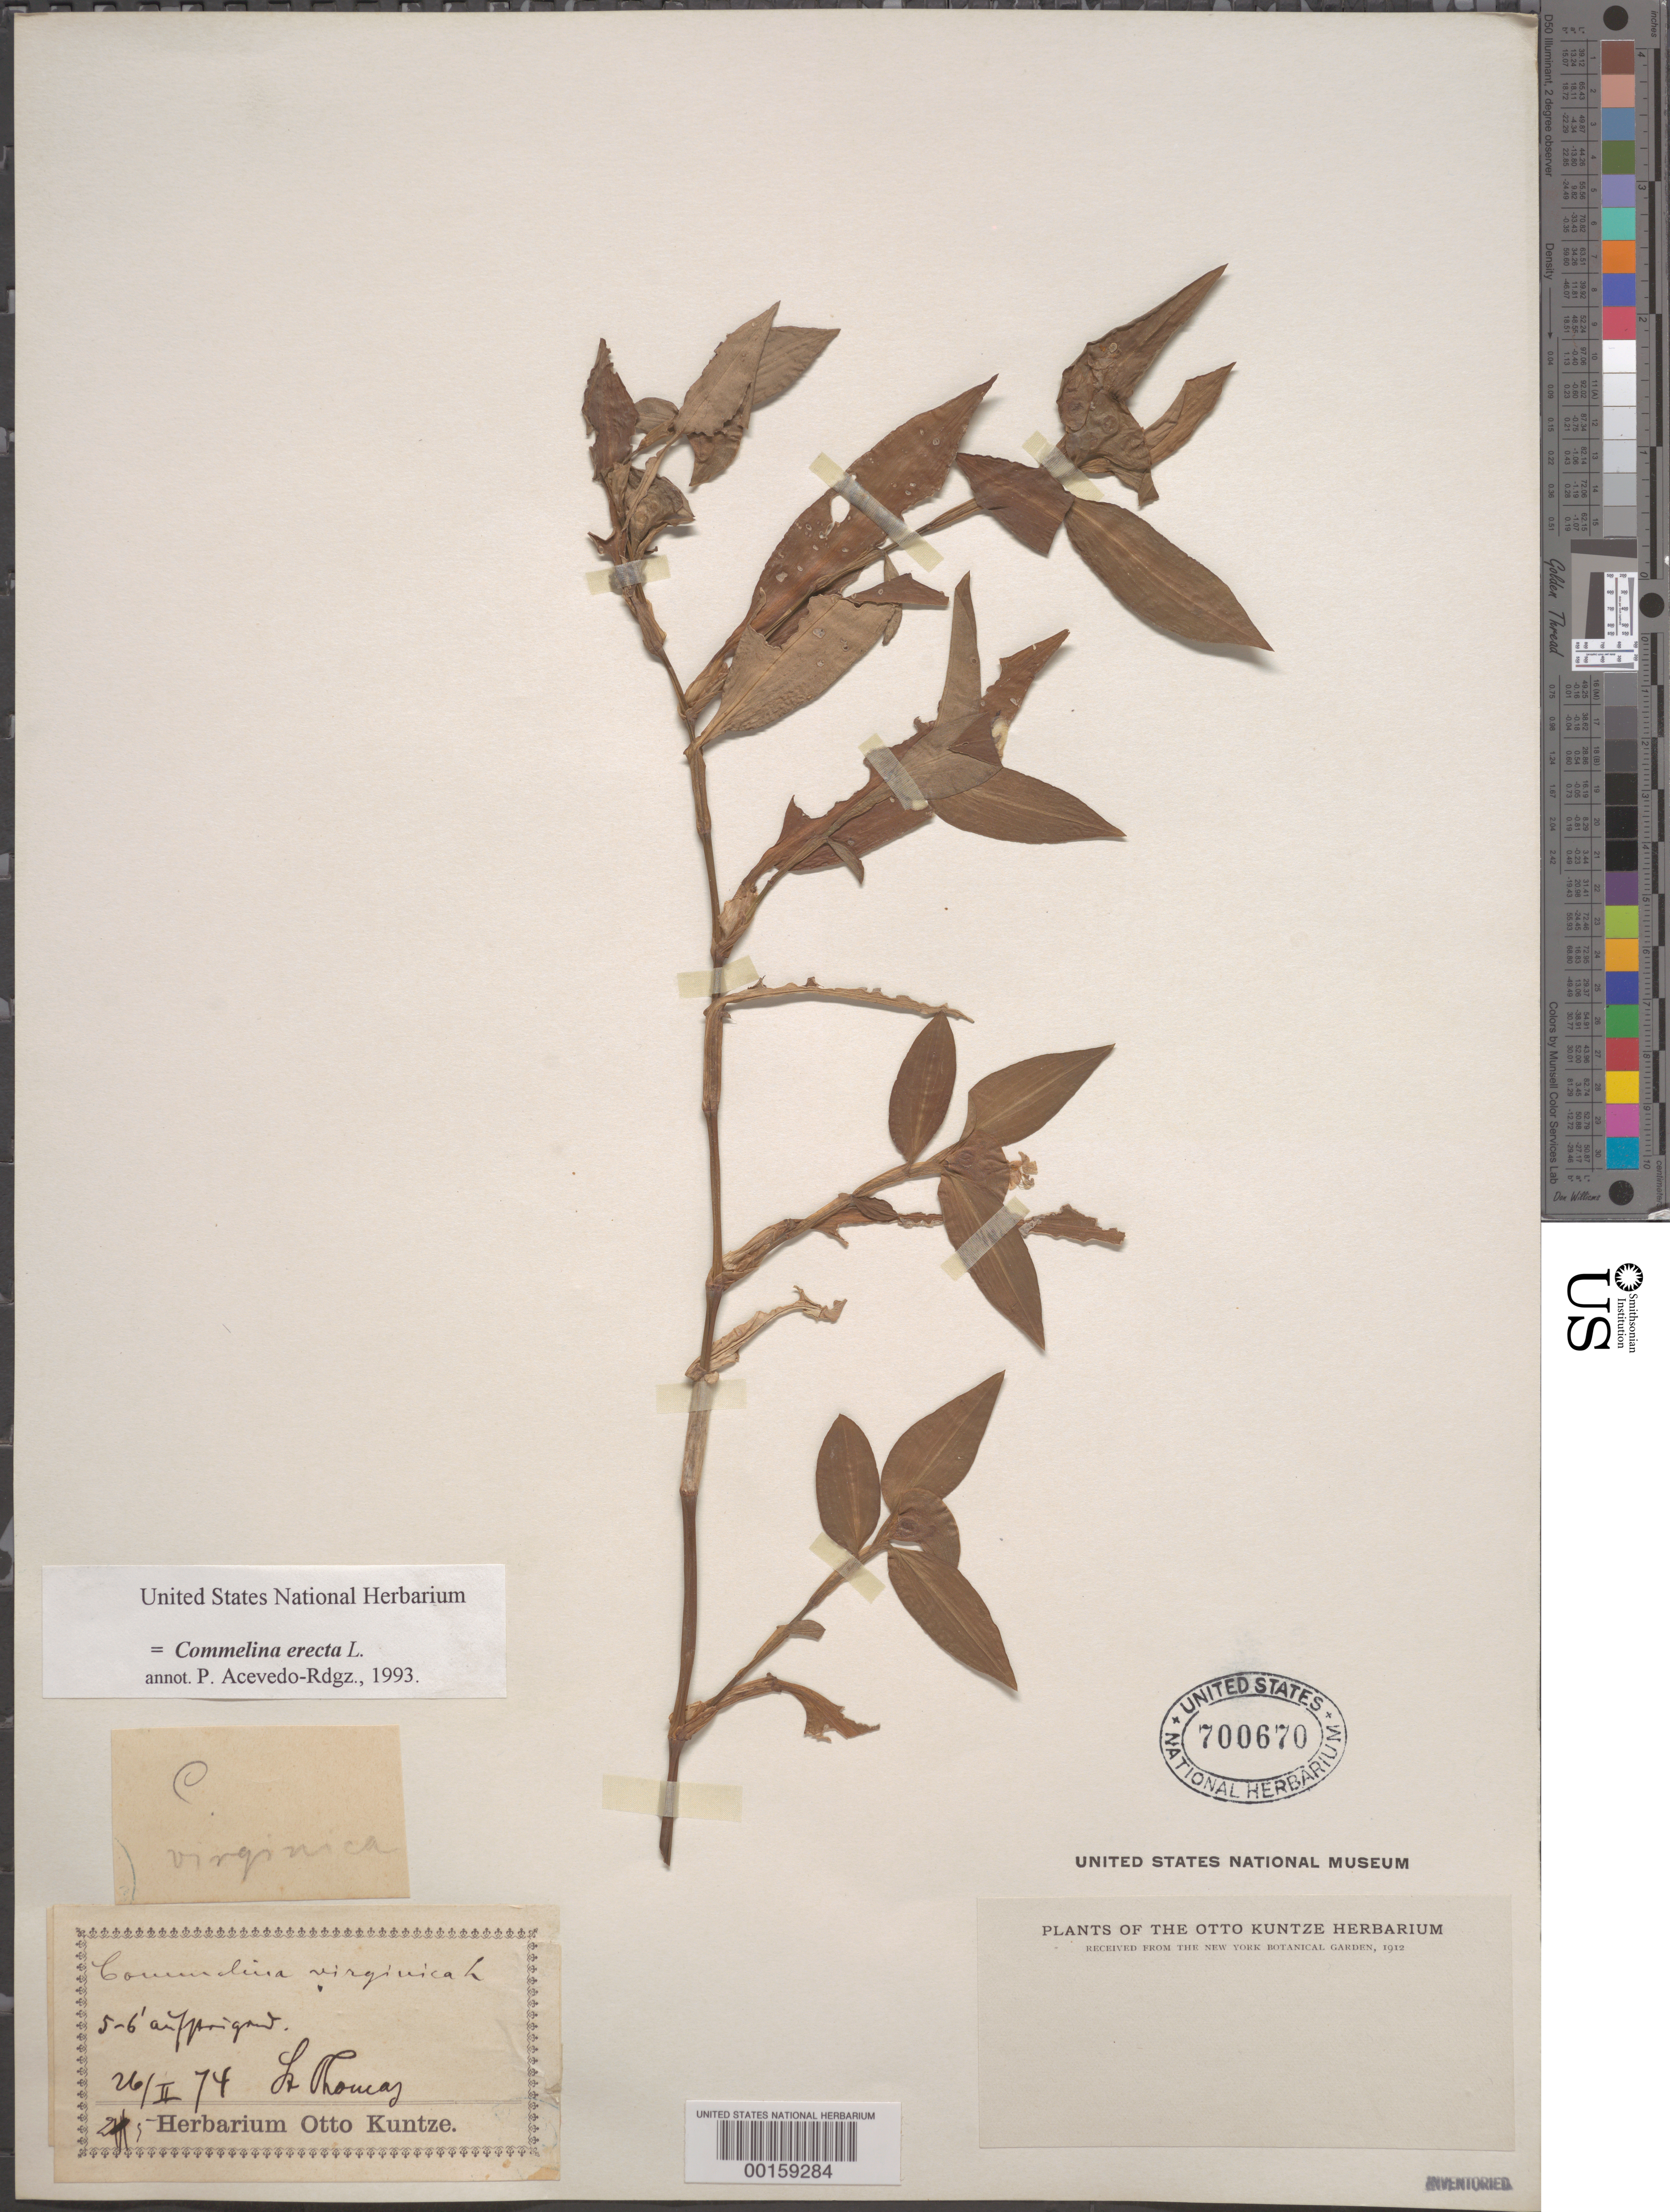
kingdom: Plantae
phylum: Tracheophyta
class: Liliopsida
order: Commelinales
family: Commelinaceae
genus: Commelina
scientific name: Commelina erecta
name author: L.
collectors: L. Thomas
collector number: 5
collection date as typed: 26 Feb 1874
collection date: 1874-02-26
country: U.S. Virgin Islands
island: St. Croix Island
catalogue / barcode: US 700670